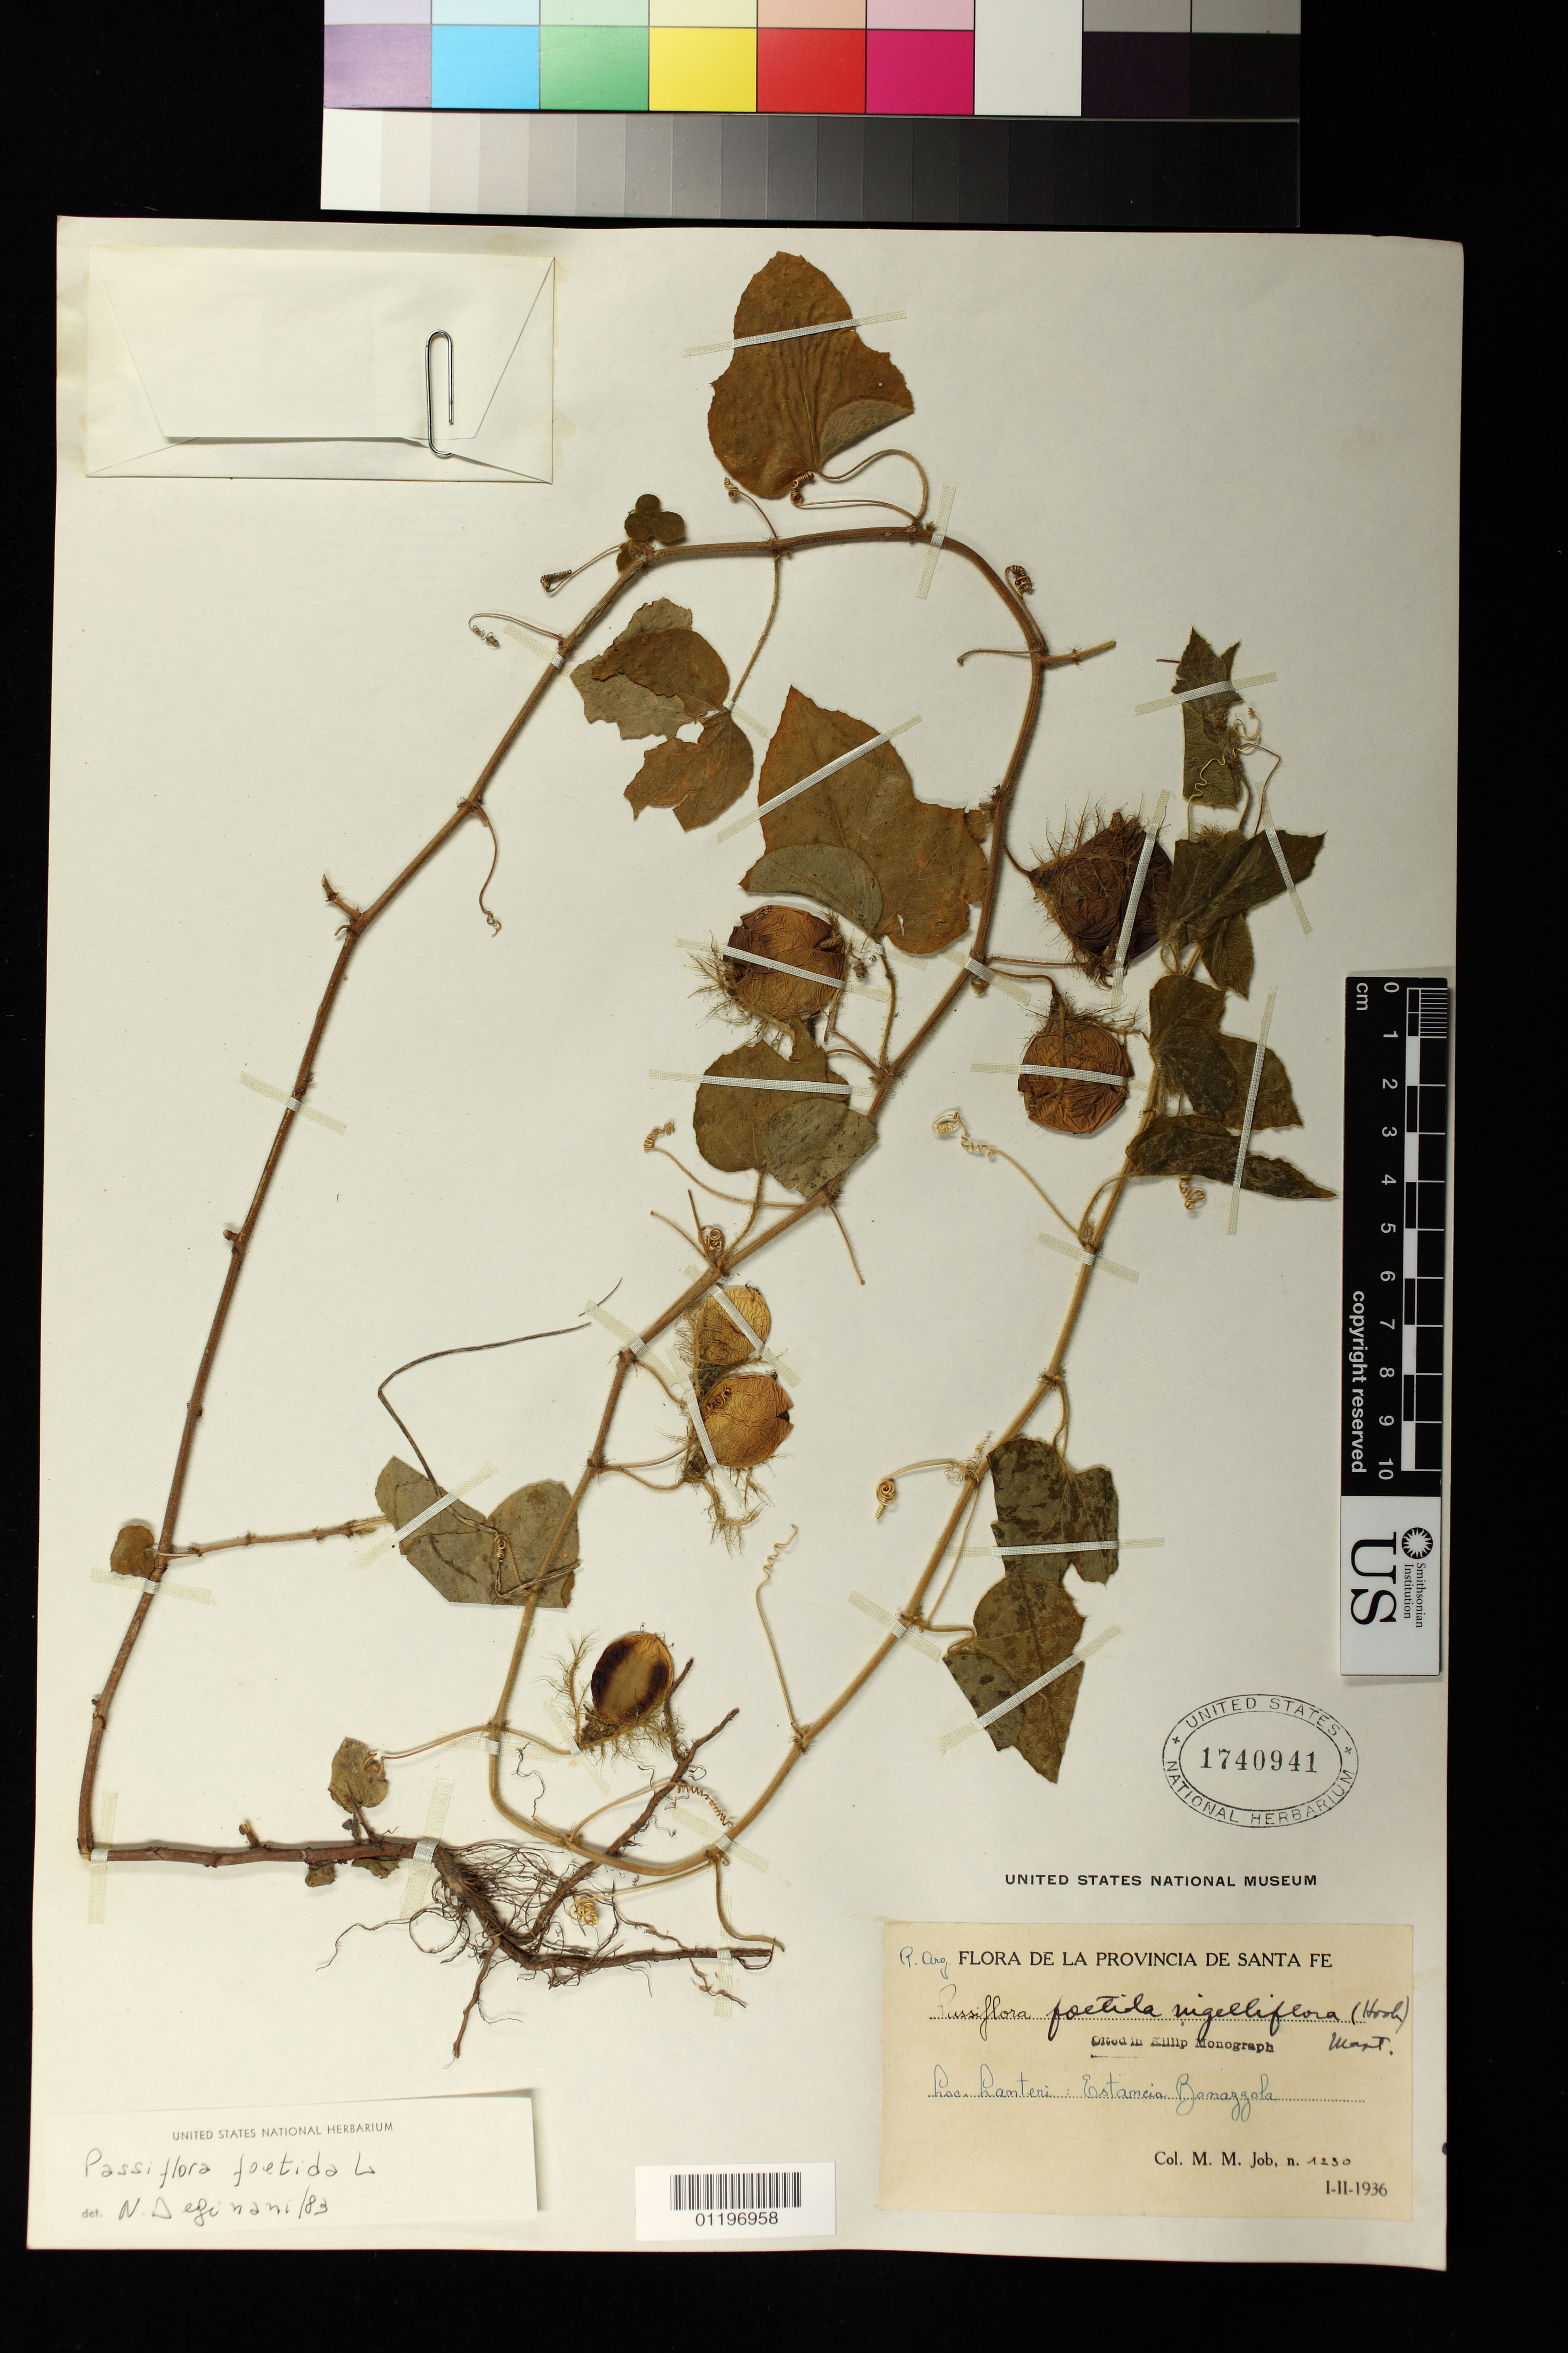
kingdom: Plantae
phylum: Tracheophyta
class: Magnoliopsida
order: Malpighiales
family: Passifloraceae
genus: Passiflora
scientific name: Passiflora foetida var. nigelliflora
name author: (Hook.) Mast.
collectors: M. Job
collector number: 1230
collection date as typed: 02 Jan 1936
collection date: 1936-01-02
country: Argentina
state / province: Santa Fe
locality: Provincia de Santa Fe: Lanteri: Estancia: Banazzola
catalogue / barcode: US 1740941